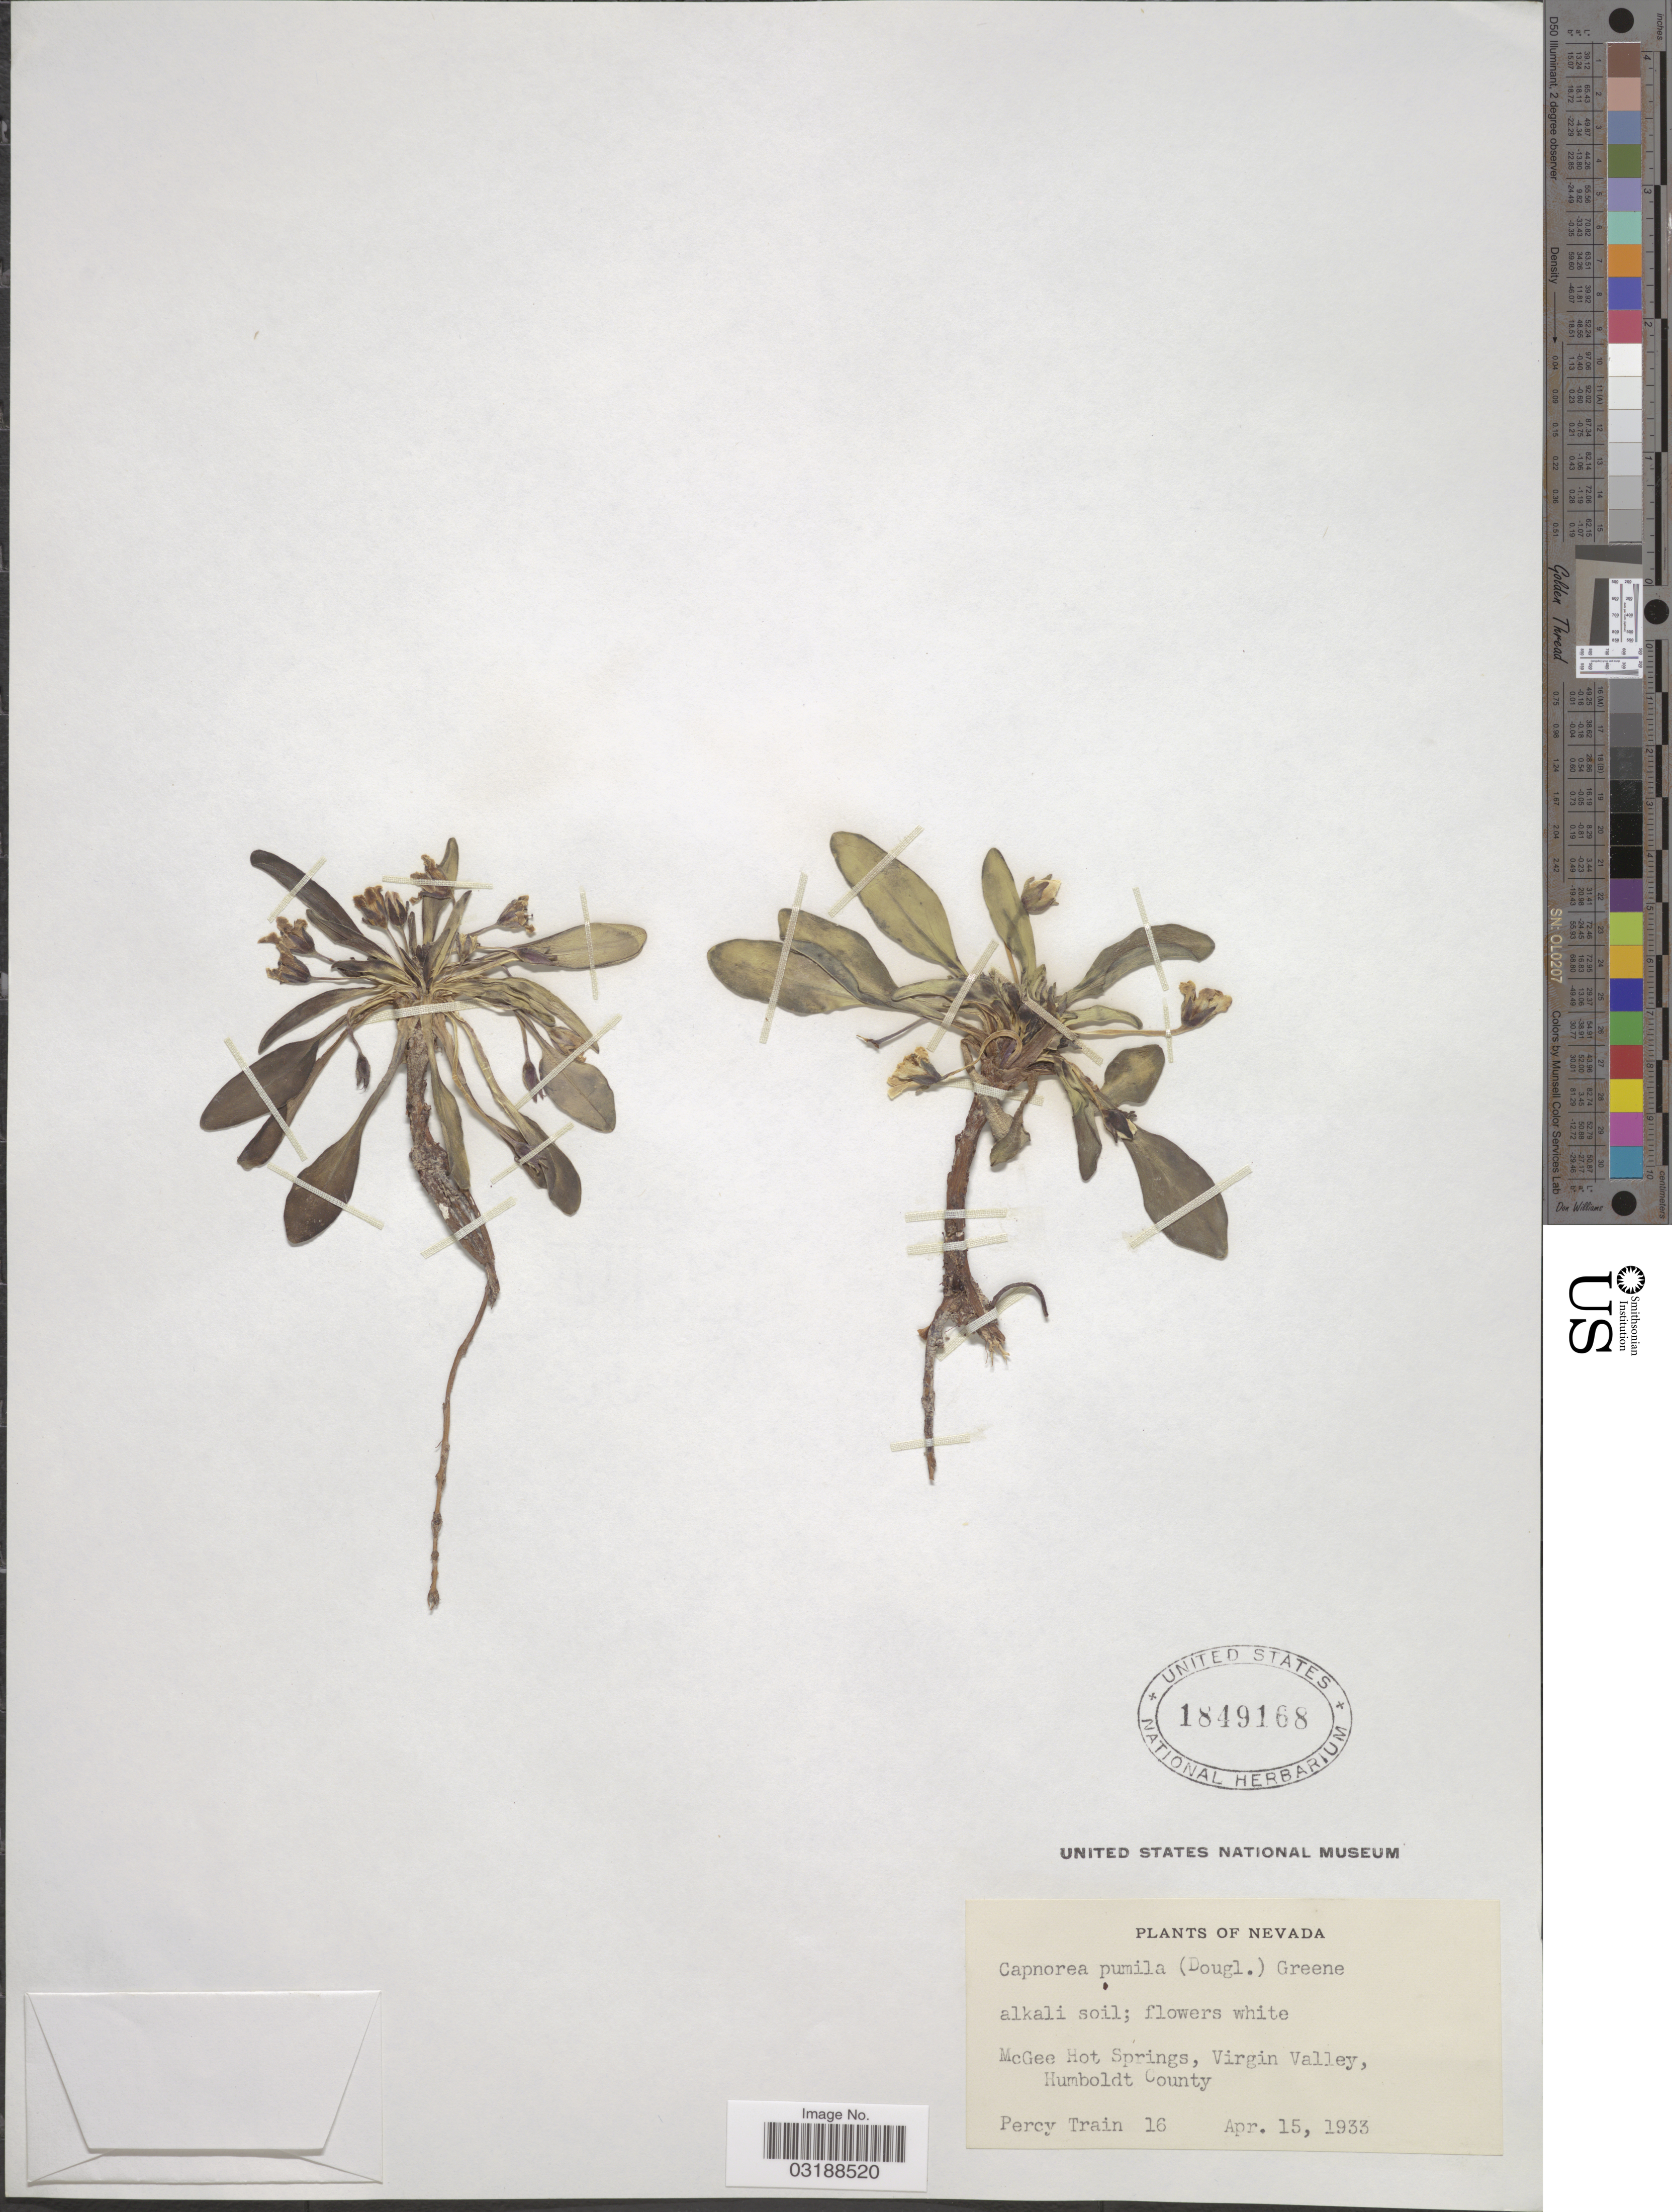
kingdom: Plantae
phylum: Tracheophyta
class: Magnoliopsida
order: Boraginales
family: Hydrophyllaceae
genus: Hesperochiron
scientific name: Hesperochiron pumilus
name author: (Griseb.) Porter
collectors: P. Train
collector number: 16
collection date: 1933-04-15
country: United States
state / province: Nevada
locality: McGee Hot Springs, Virgin Valley, Humboldt County.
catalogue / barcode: US 1849168